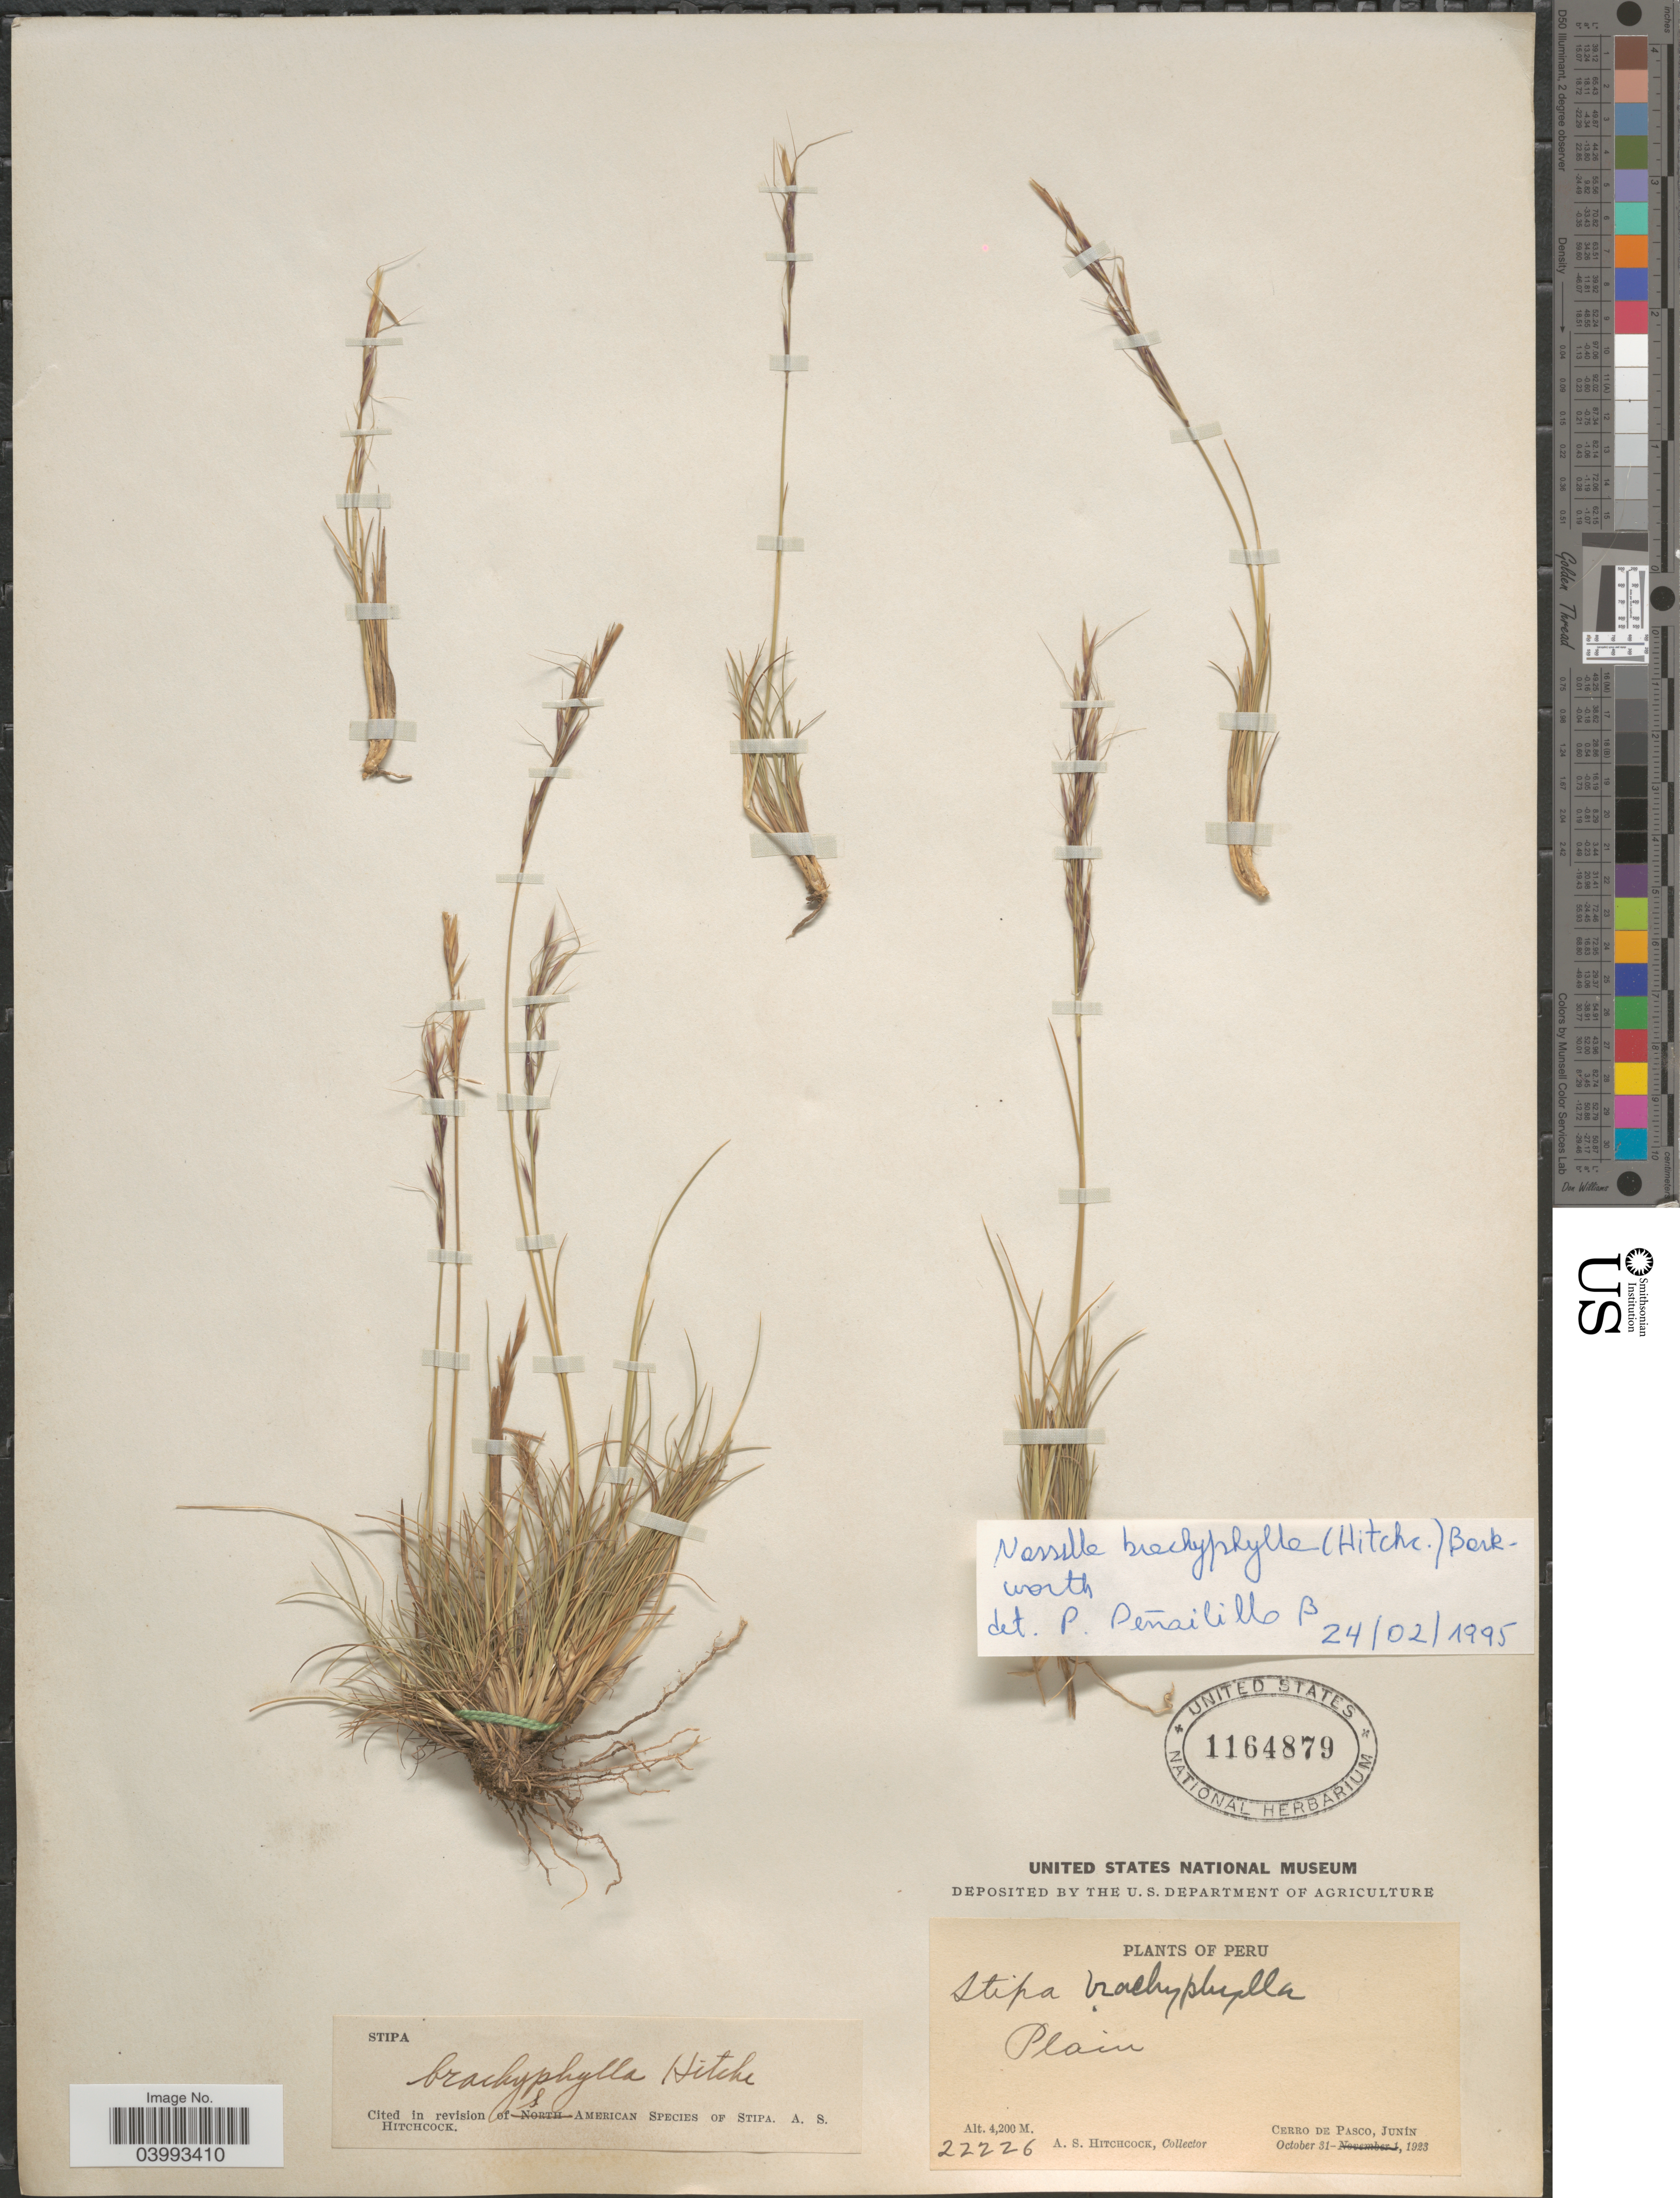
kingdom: Plantae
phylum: Tracheophyta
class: Liliopsida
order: Poales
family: Poaceae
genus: Nassella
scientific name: Nassella brachyphylla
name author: (Hitchc.) Barkworth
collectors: A. S. Hitchcock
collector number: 22226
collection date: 1923-10-31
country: Peru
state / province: Junín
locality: Plain. Cerro de Pasco.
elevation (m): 4200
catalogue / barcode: US 1164879